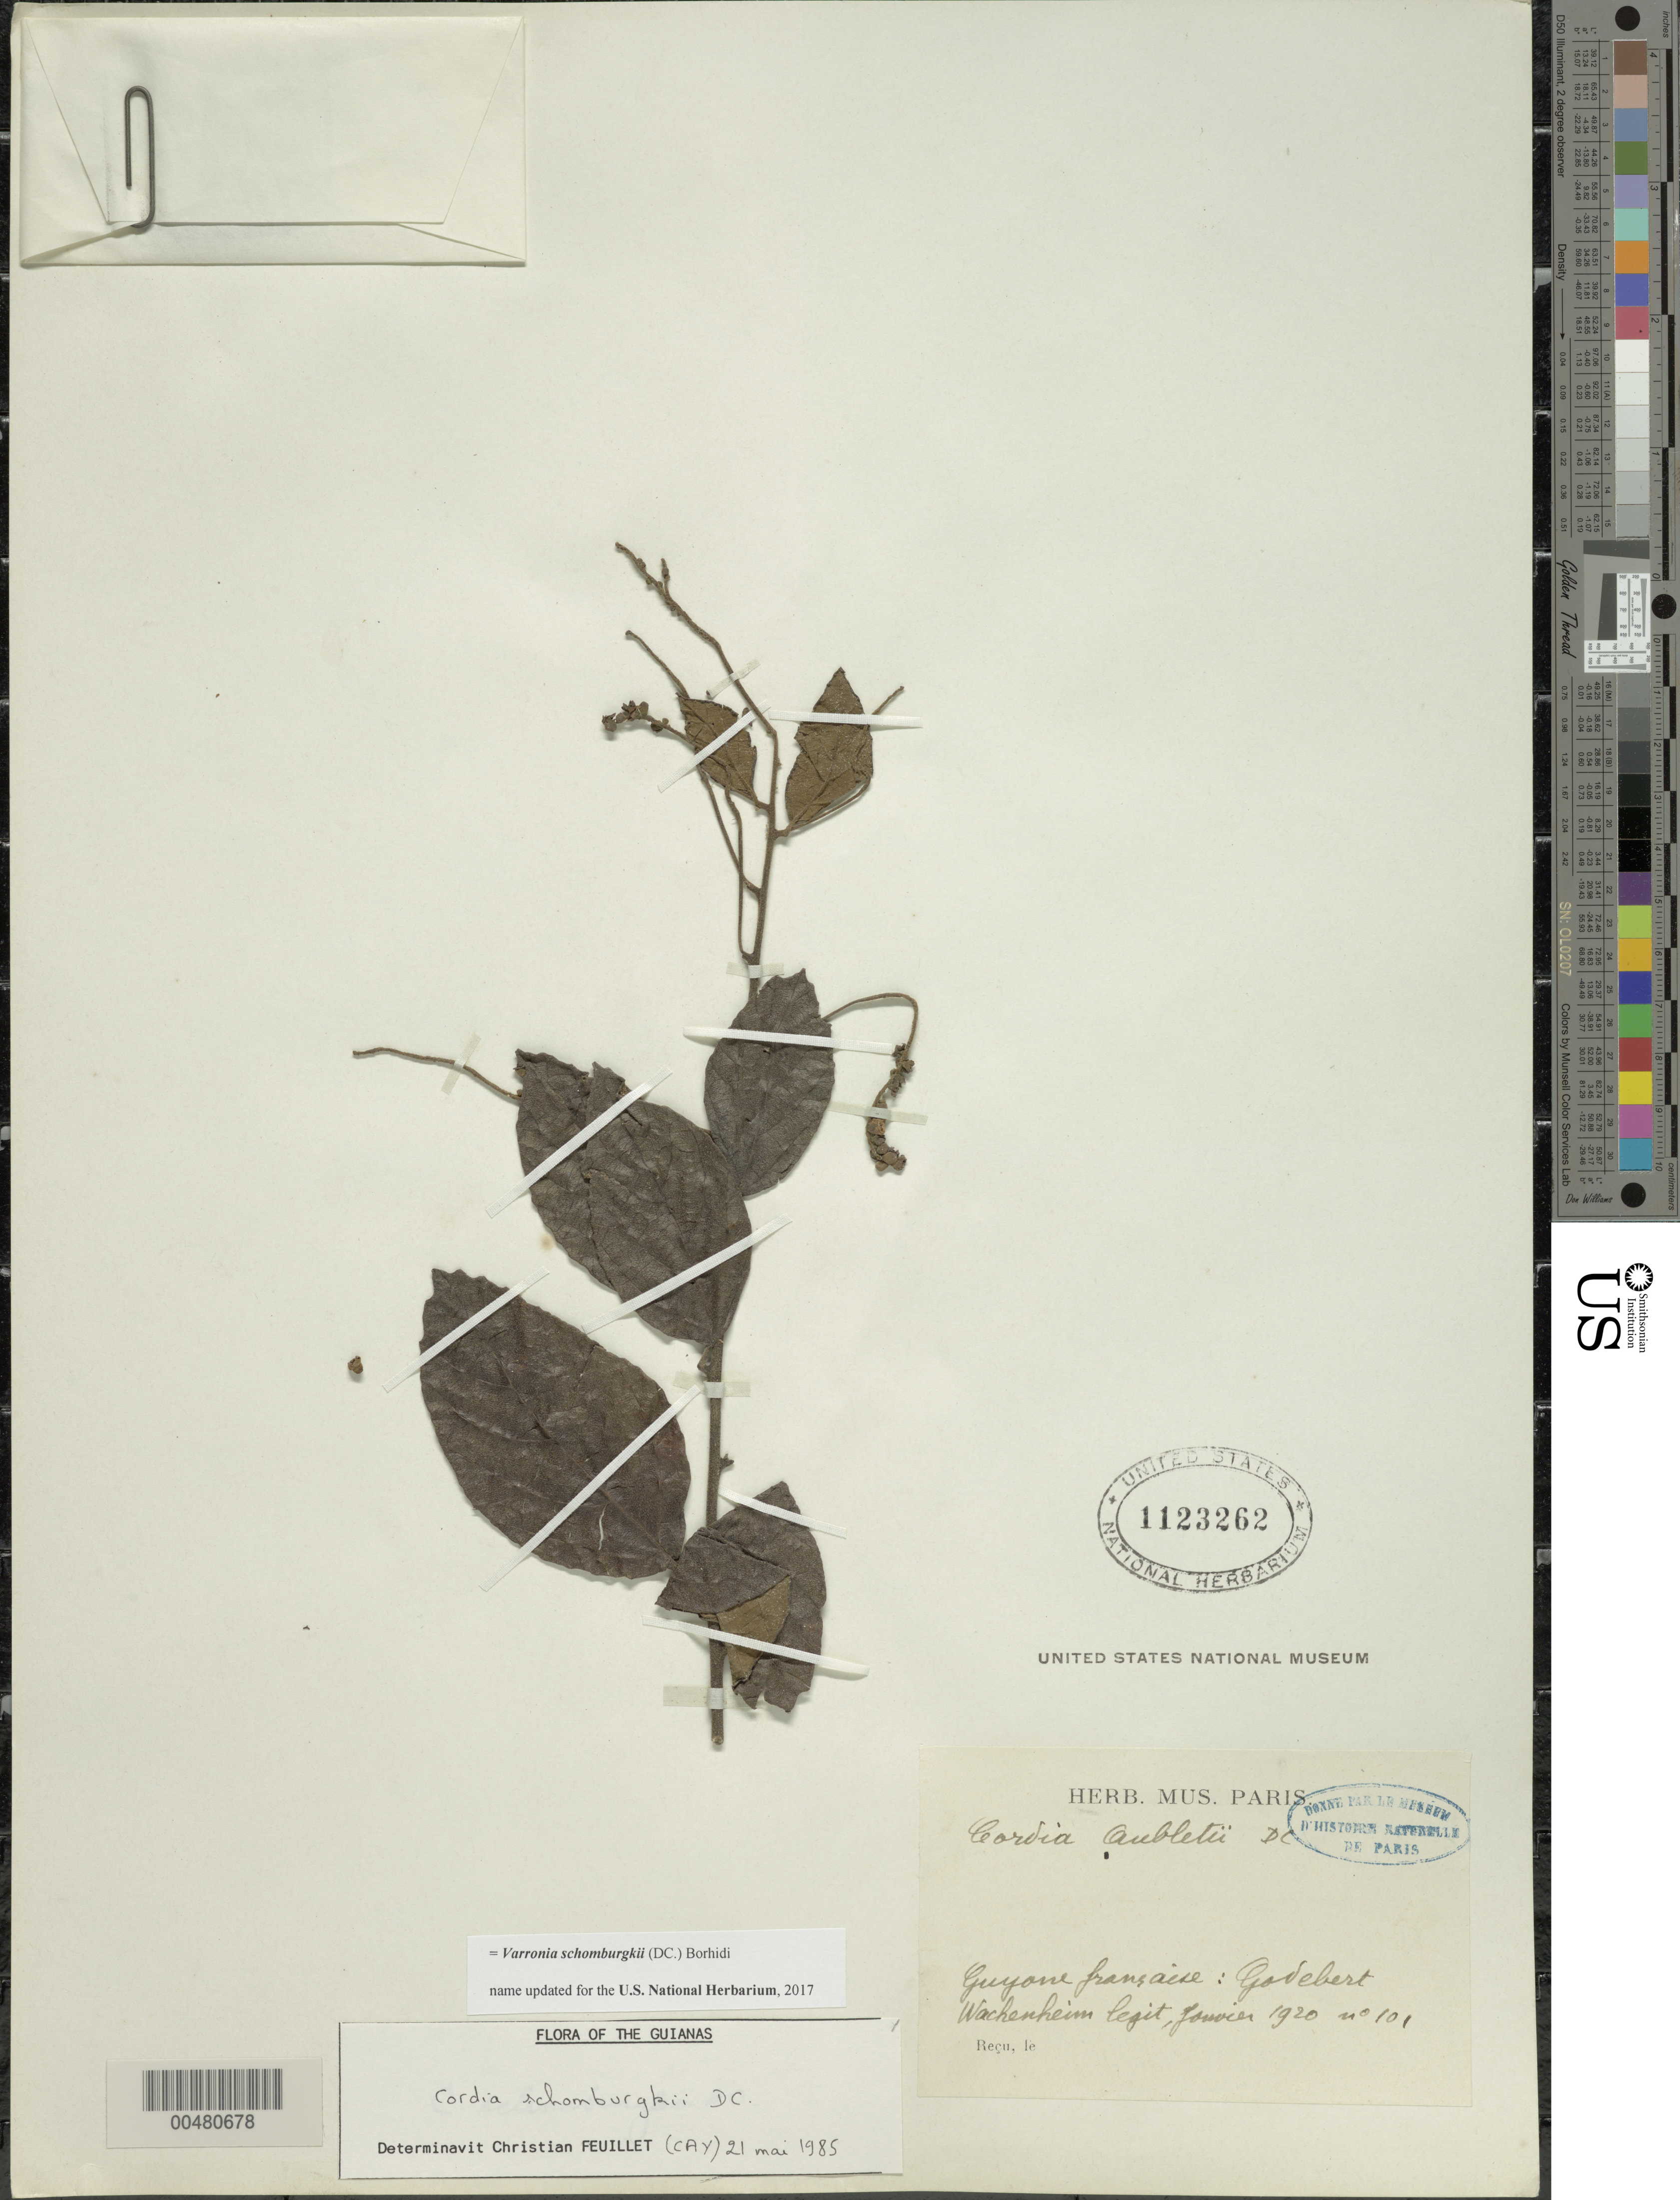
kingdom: Plantae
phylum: Tracheophyta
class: Magnoliopsida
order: Boraginales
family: Cordiaceae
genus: Varronia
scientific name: Varronia schomburgkii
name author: (DC.) Borhidi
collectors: G. Wachenheim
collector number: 101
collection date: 1920-01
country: French Guiana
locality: Guyane Française.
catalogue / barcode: US 1123262